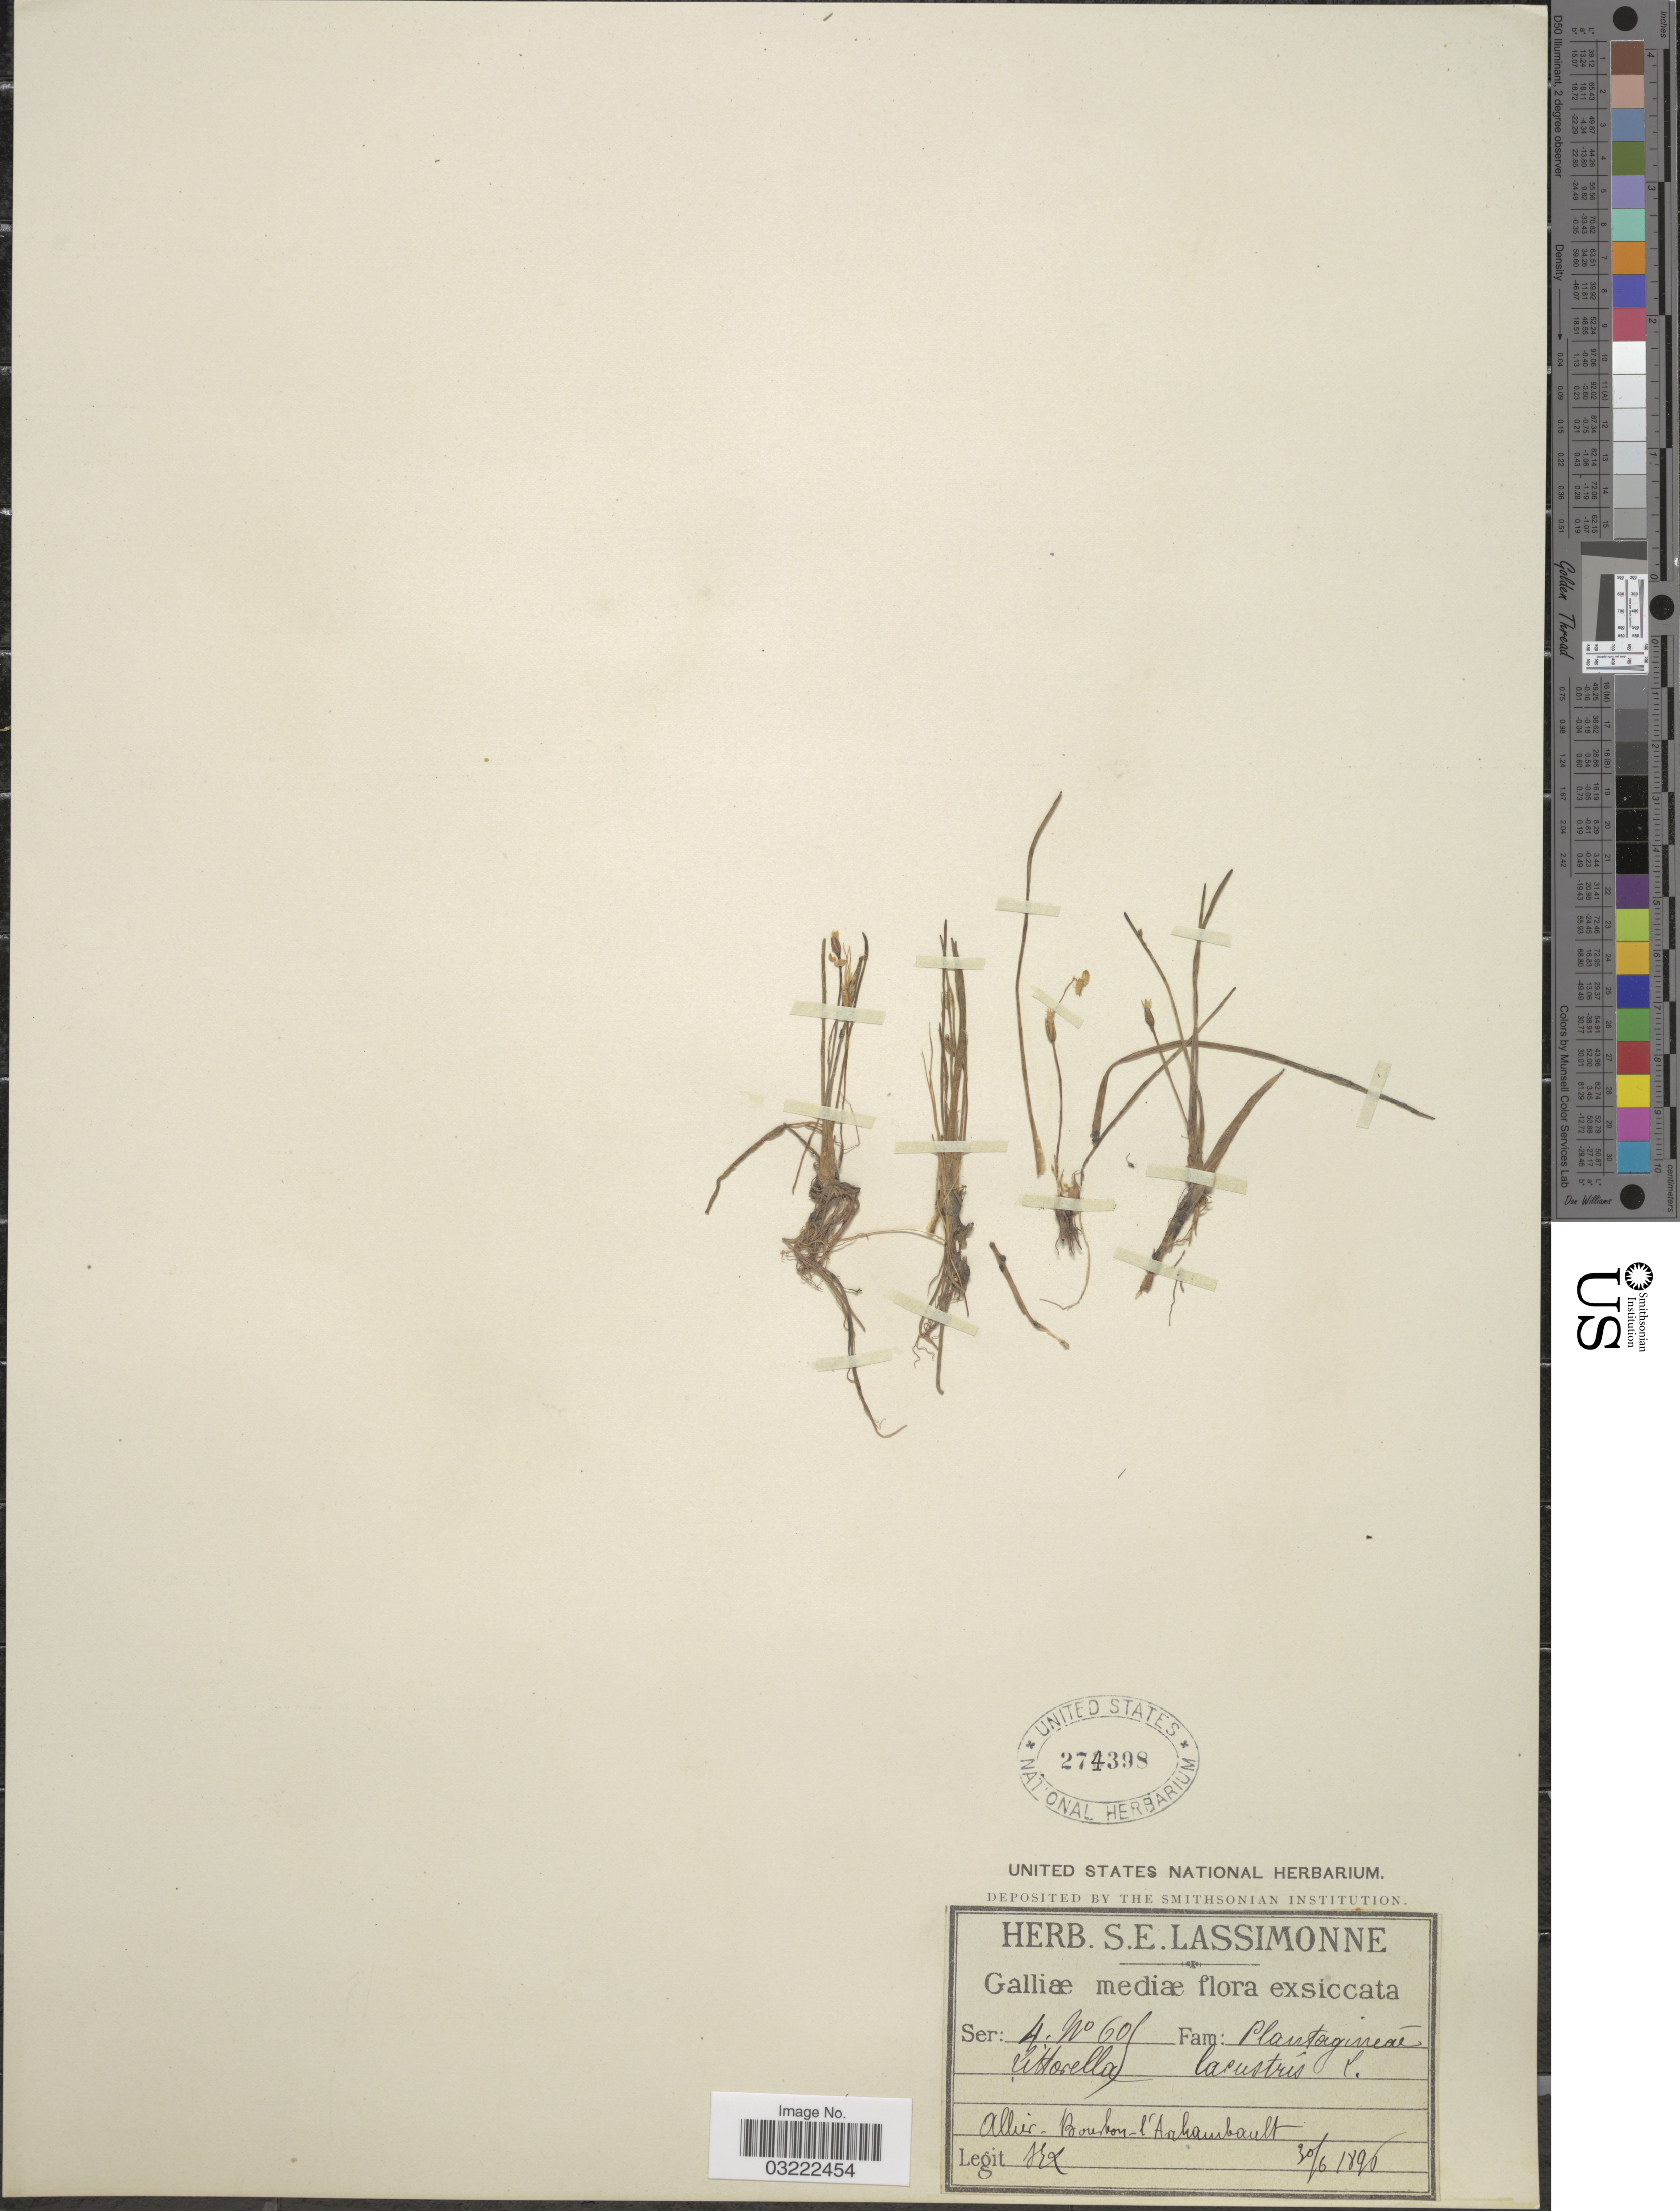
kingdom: Plantae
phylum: Tracheophyta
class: Magnoliopsida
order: Lamiales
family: Plantaginaceae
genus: Littorella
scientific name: Littorella lacustris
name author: L.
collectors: S. Lassimonne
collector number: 609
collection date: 1896-06-30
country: France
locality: Galliæ, Allier-Bourbon - l'Archambault.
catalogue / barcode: US 274398